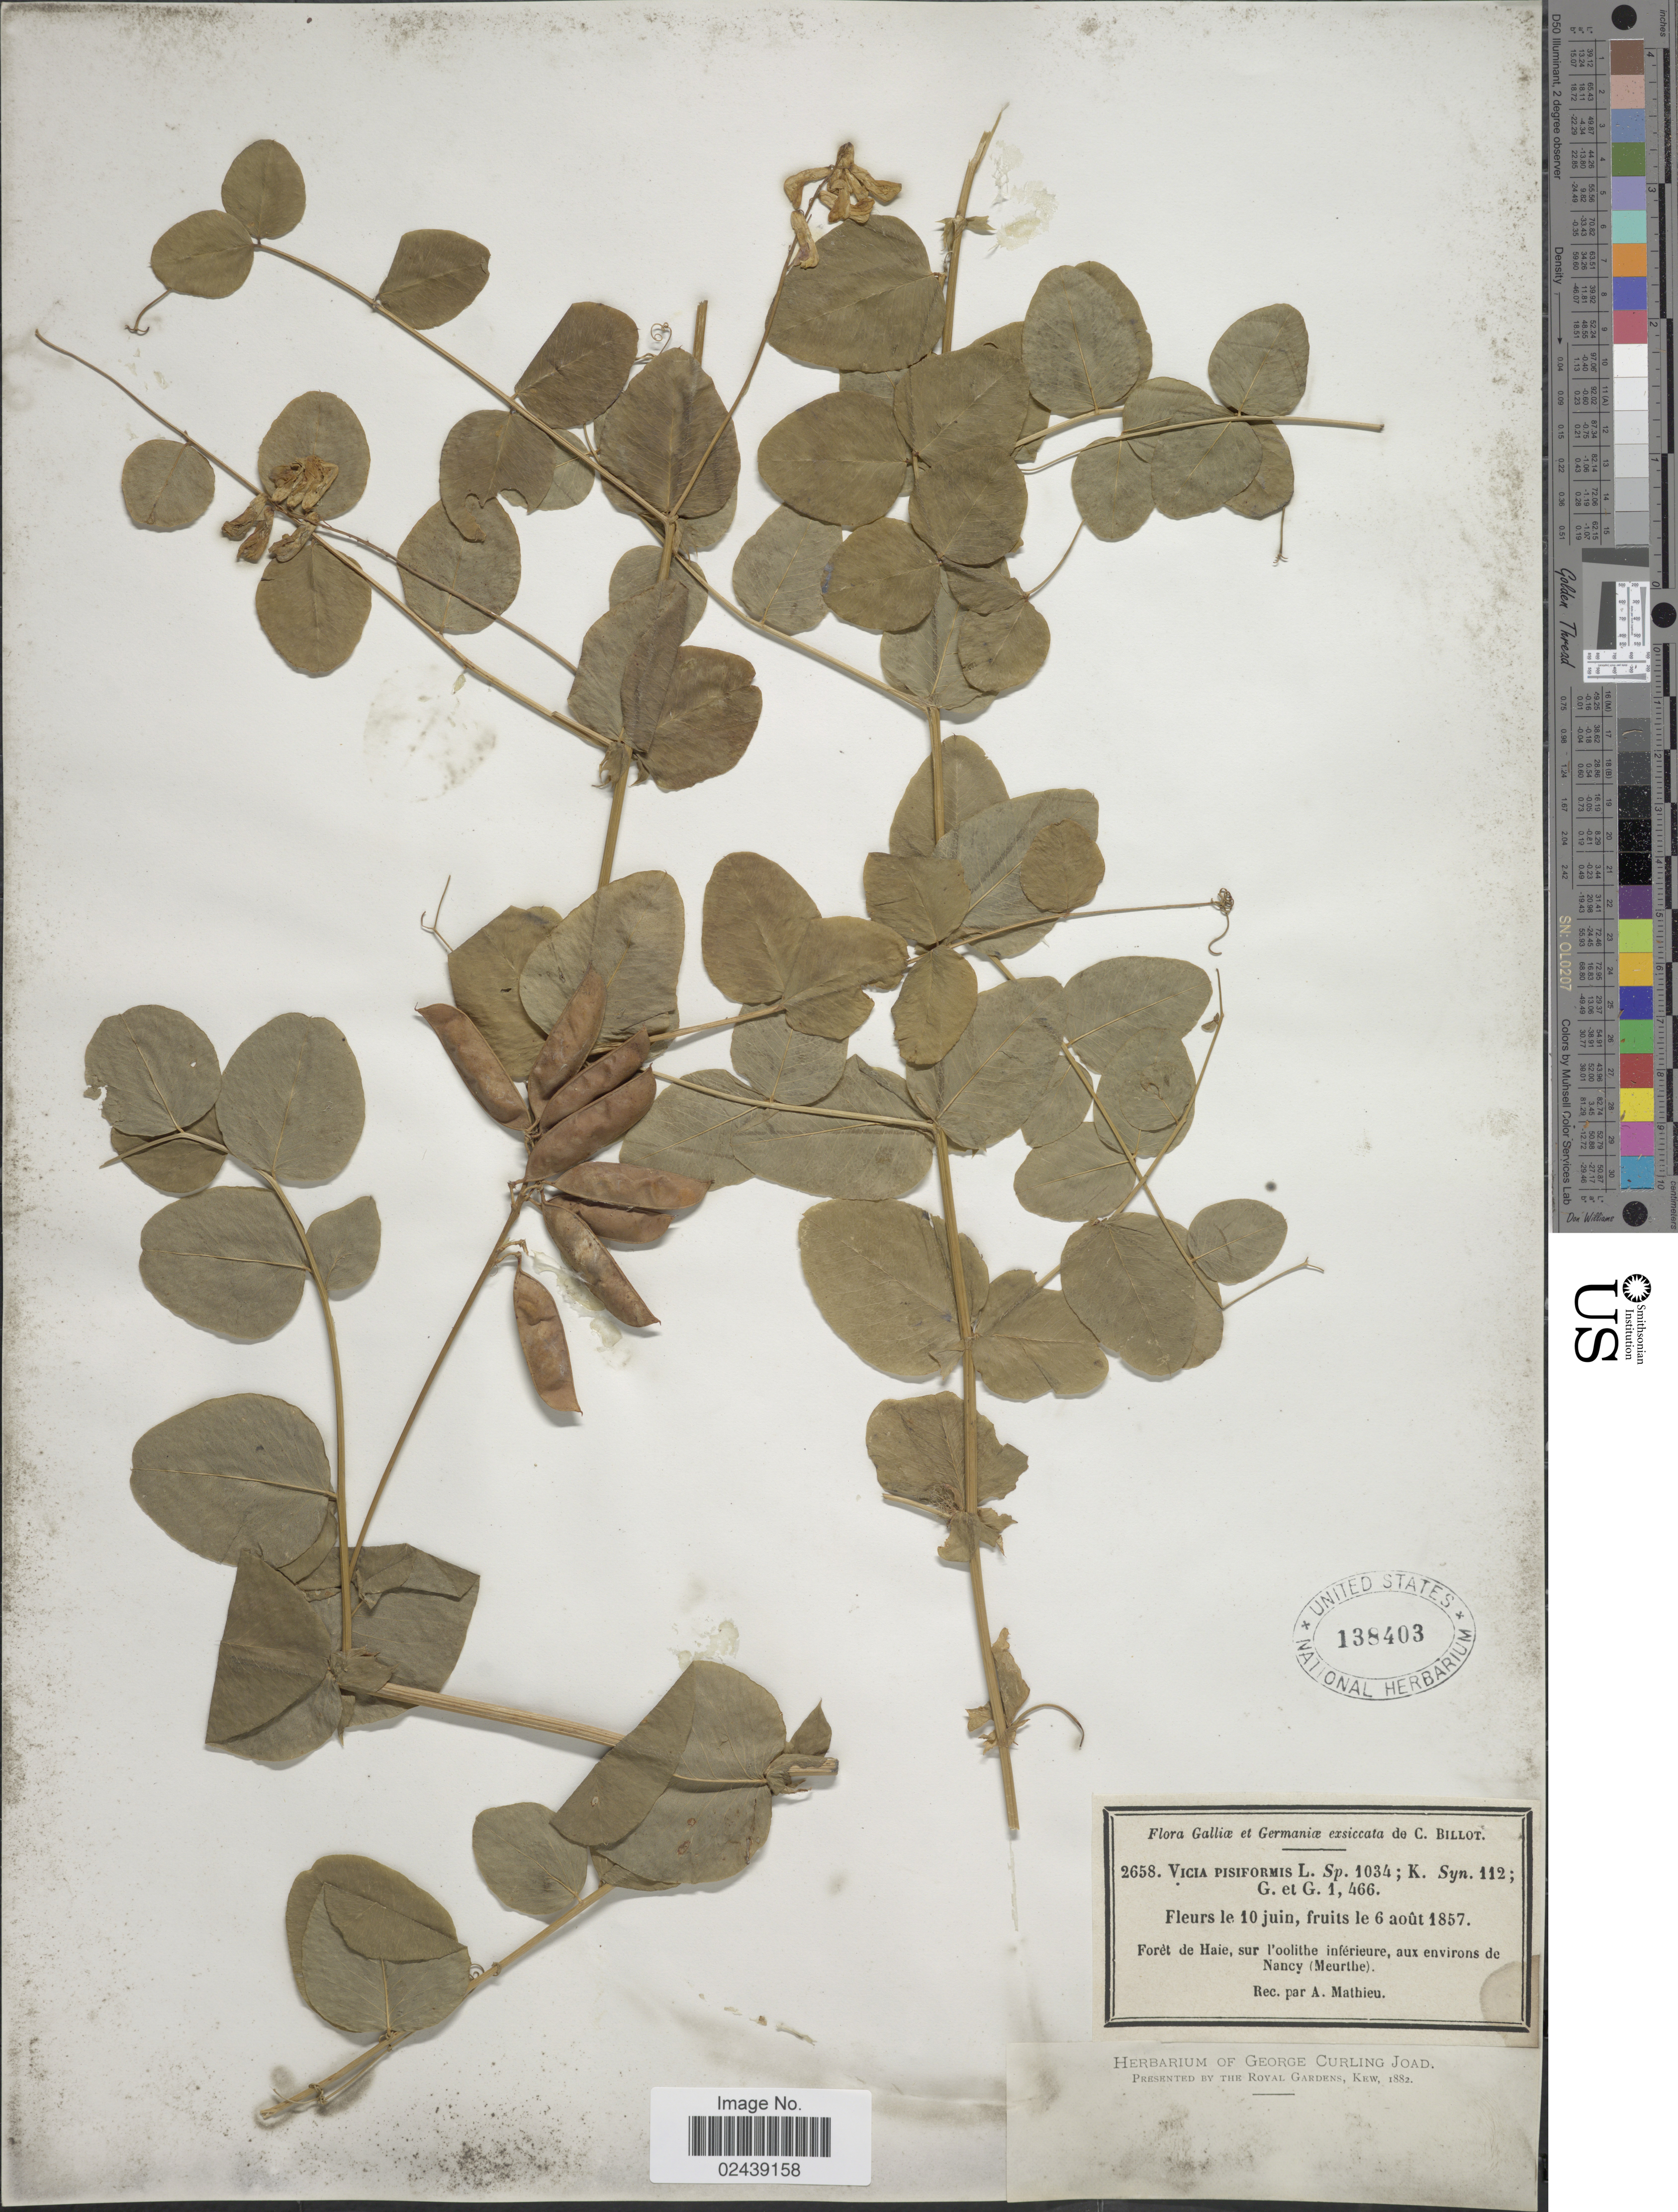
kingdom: Plantae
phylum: Tracheophyta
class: Magnoliopsida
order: Fabales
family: Fabaceae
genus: Vicia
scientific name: Vicia pisiformis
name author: L.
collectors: A. Mathieu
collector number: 2658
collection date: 1857-06-10/1857-08-06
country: France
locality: Galliae et Germanicae. Foret de Haie, sur l'oolithe inferieure, aux environs de Nancy (Meurthe)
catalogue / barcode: US 138403